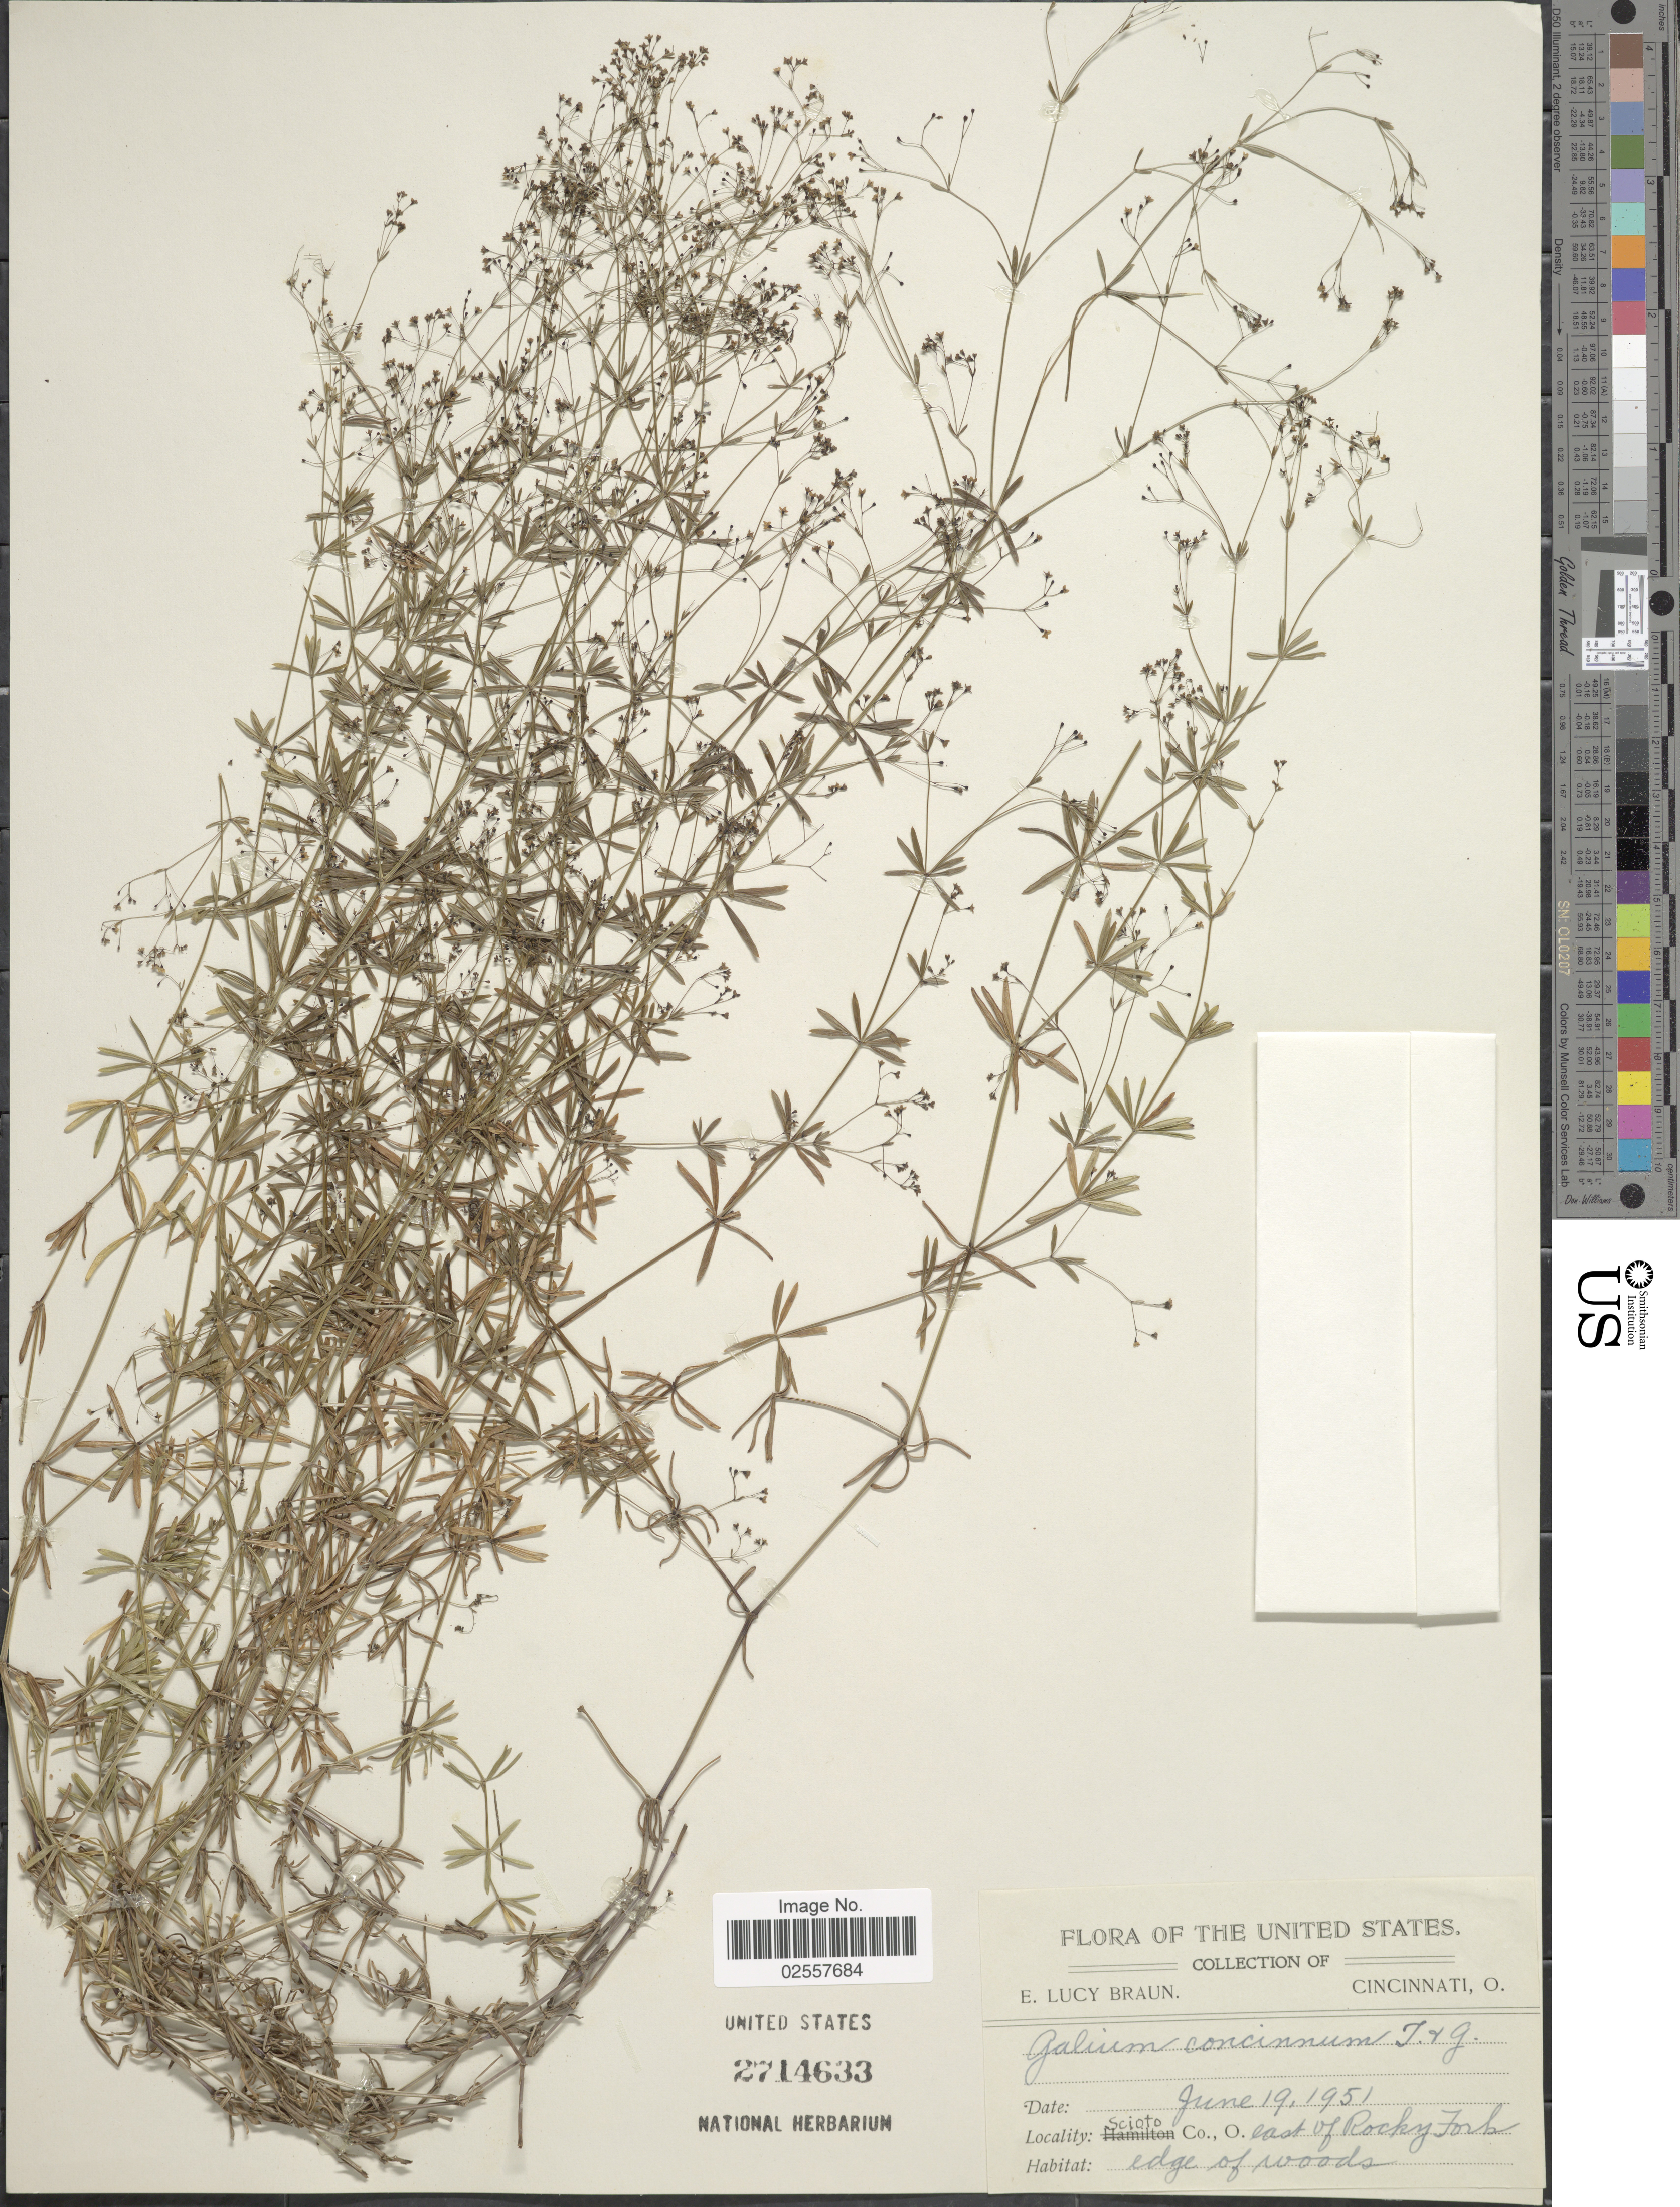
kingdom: Plantae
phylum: Tracheophyta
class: Magnoliopsida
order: Gentianales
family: Rubiaceae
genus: Galium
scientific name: Galium concinnum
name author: Torr. & A. Gray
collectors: E. L. Braun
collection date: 1951-06-19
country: United States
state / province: Ohio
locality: Scioto Co., O. east of Rocky Fork.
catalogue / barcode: US 2714633